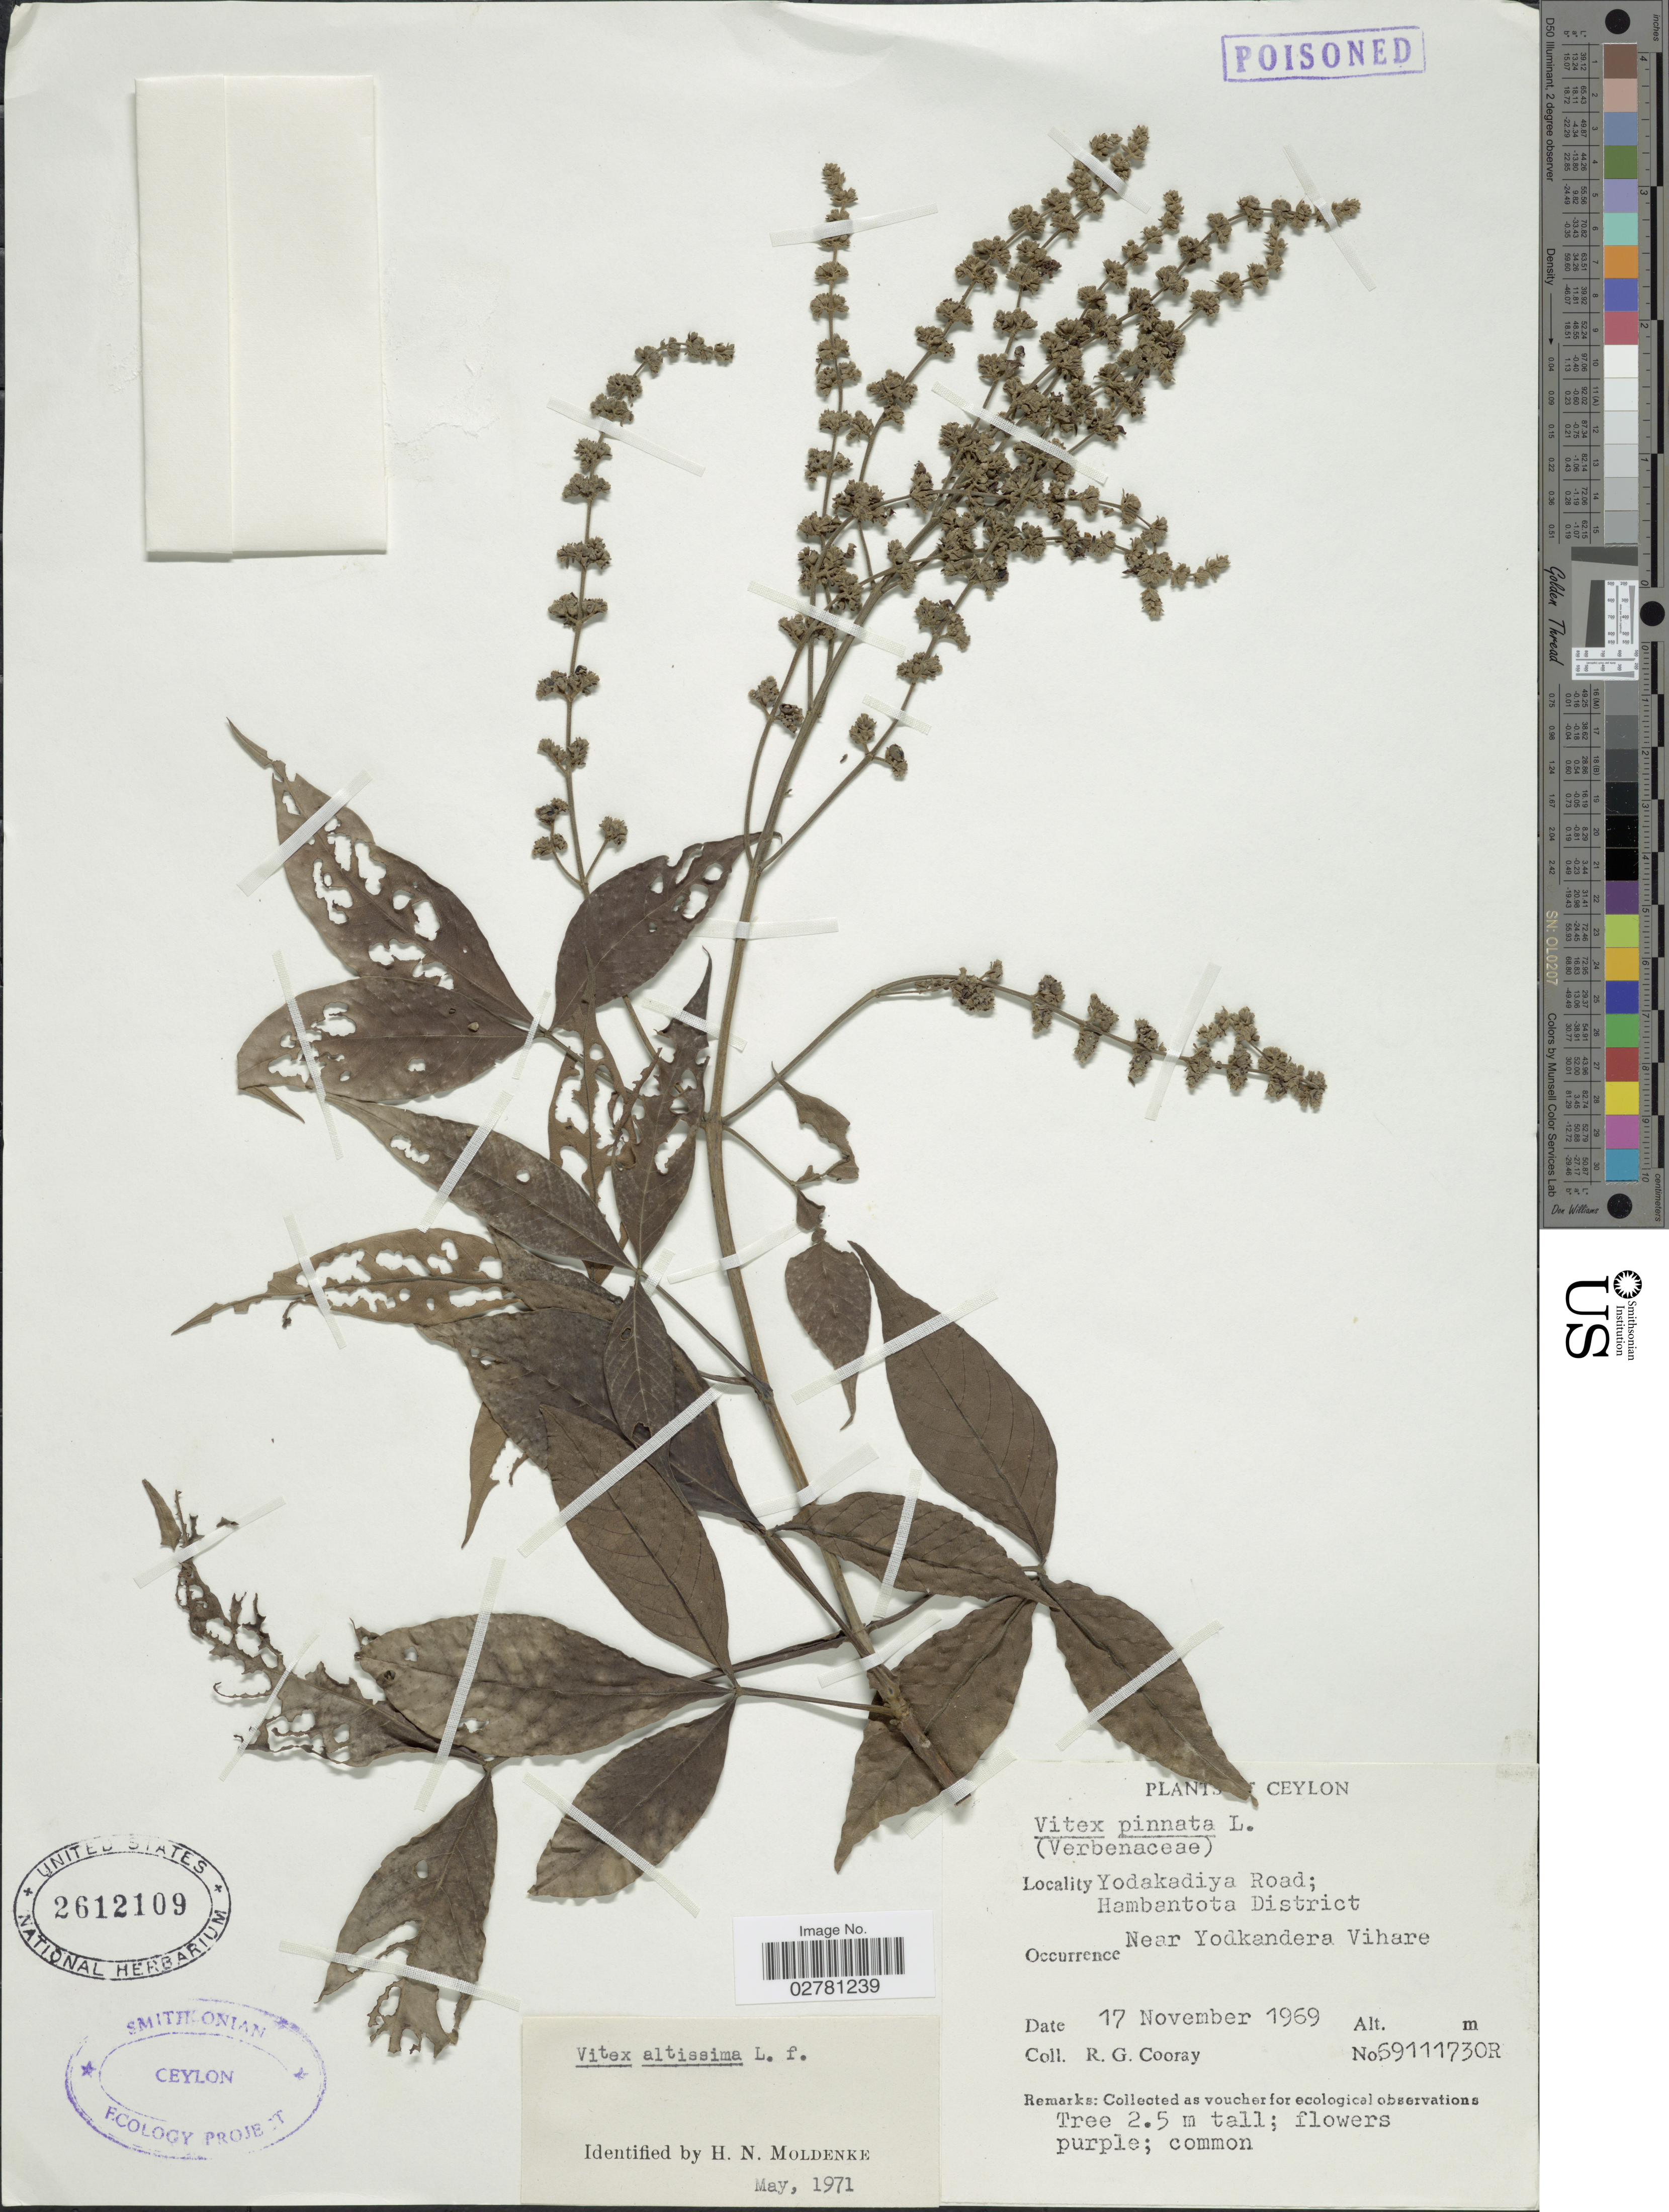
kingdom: Plantae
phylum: Tracheophyta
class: Magnoliopsida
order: Lamiales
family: Lamiaceae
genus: Vitex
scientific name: Vitex altissima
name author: L. f.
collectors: R. Cooray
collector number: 69111730R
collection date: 1969-11-17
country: Sri Lanka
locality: Yodakadiya Road; Hambantota District. Near Yodkandera Vihare.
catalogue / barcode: US 2612109